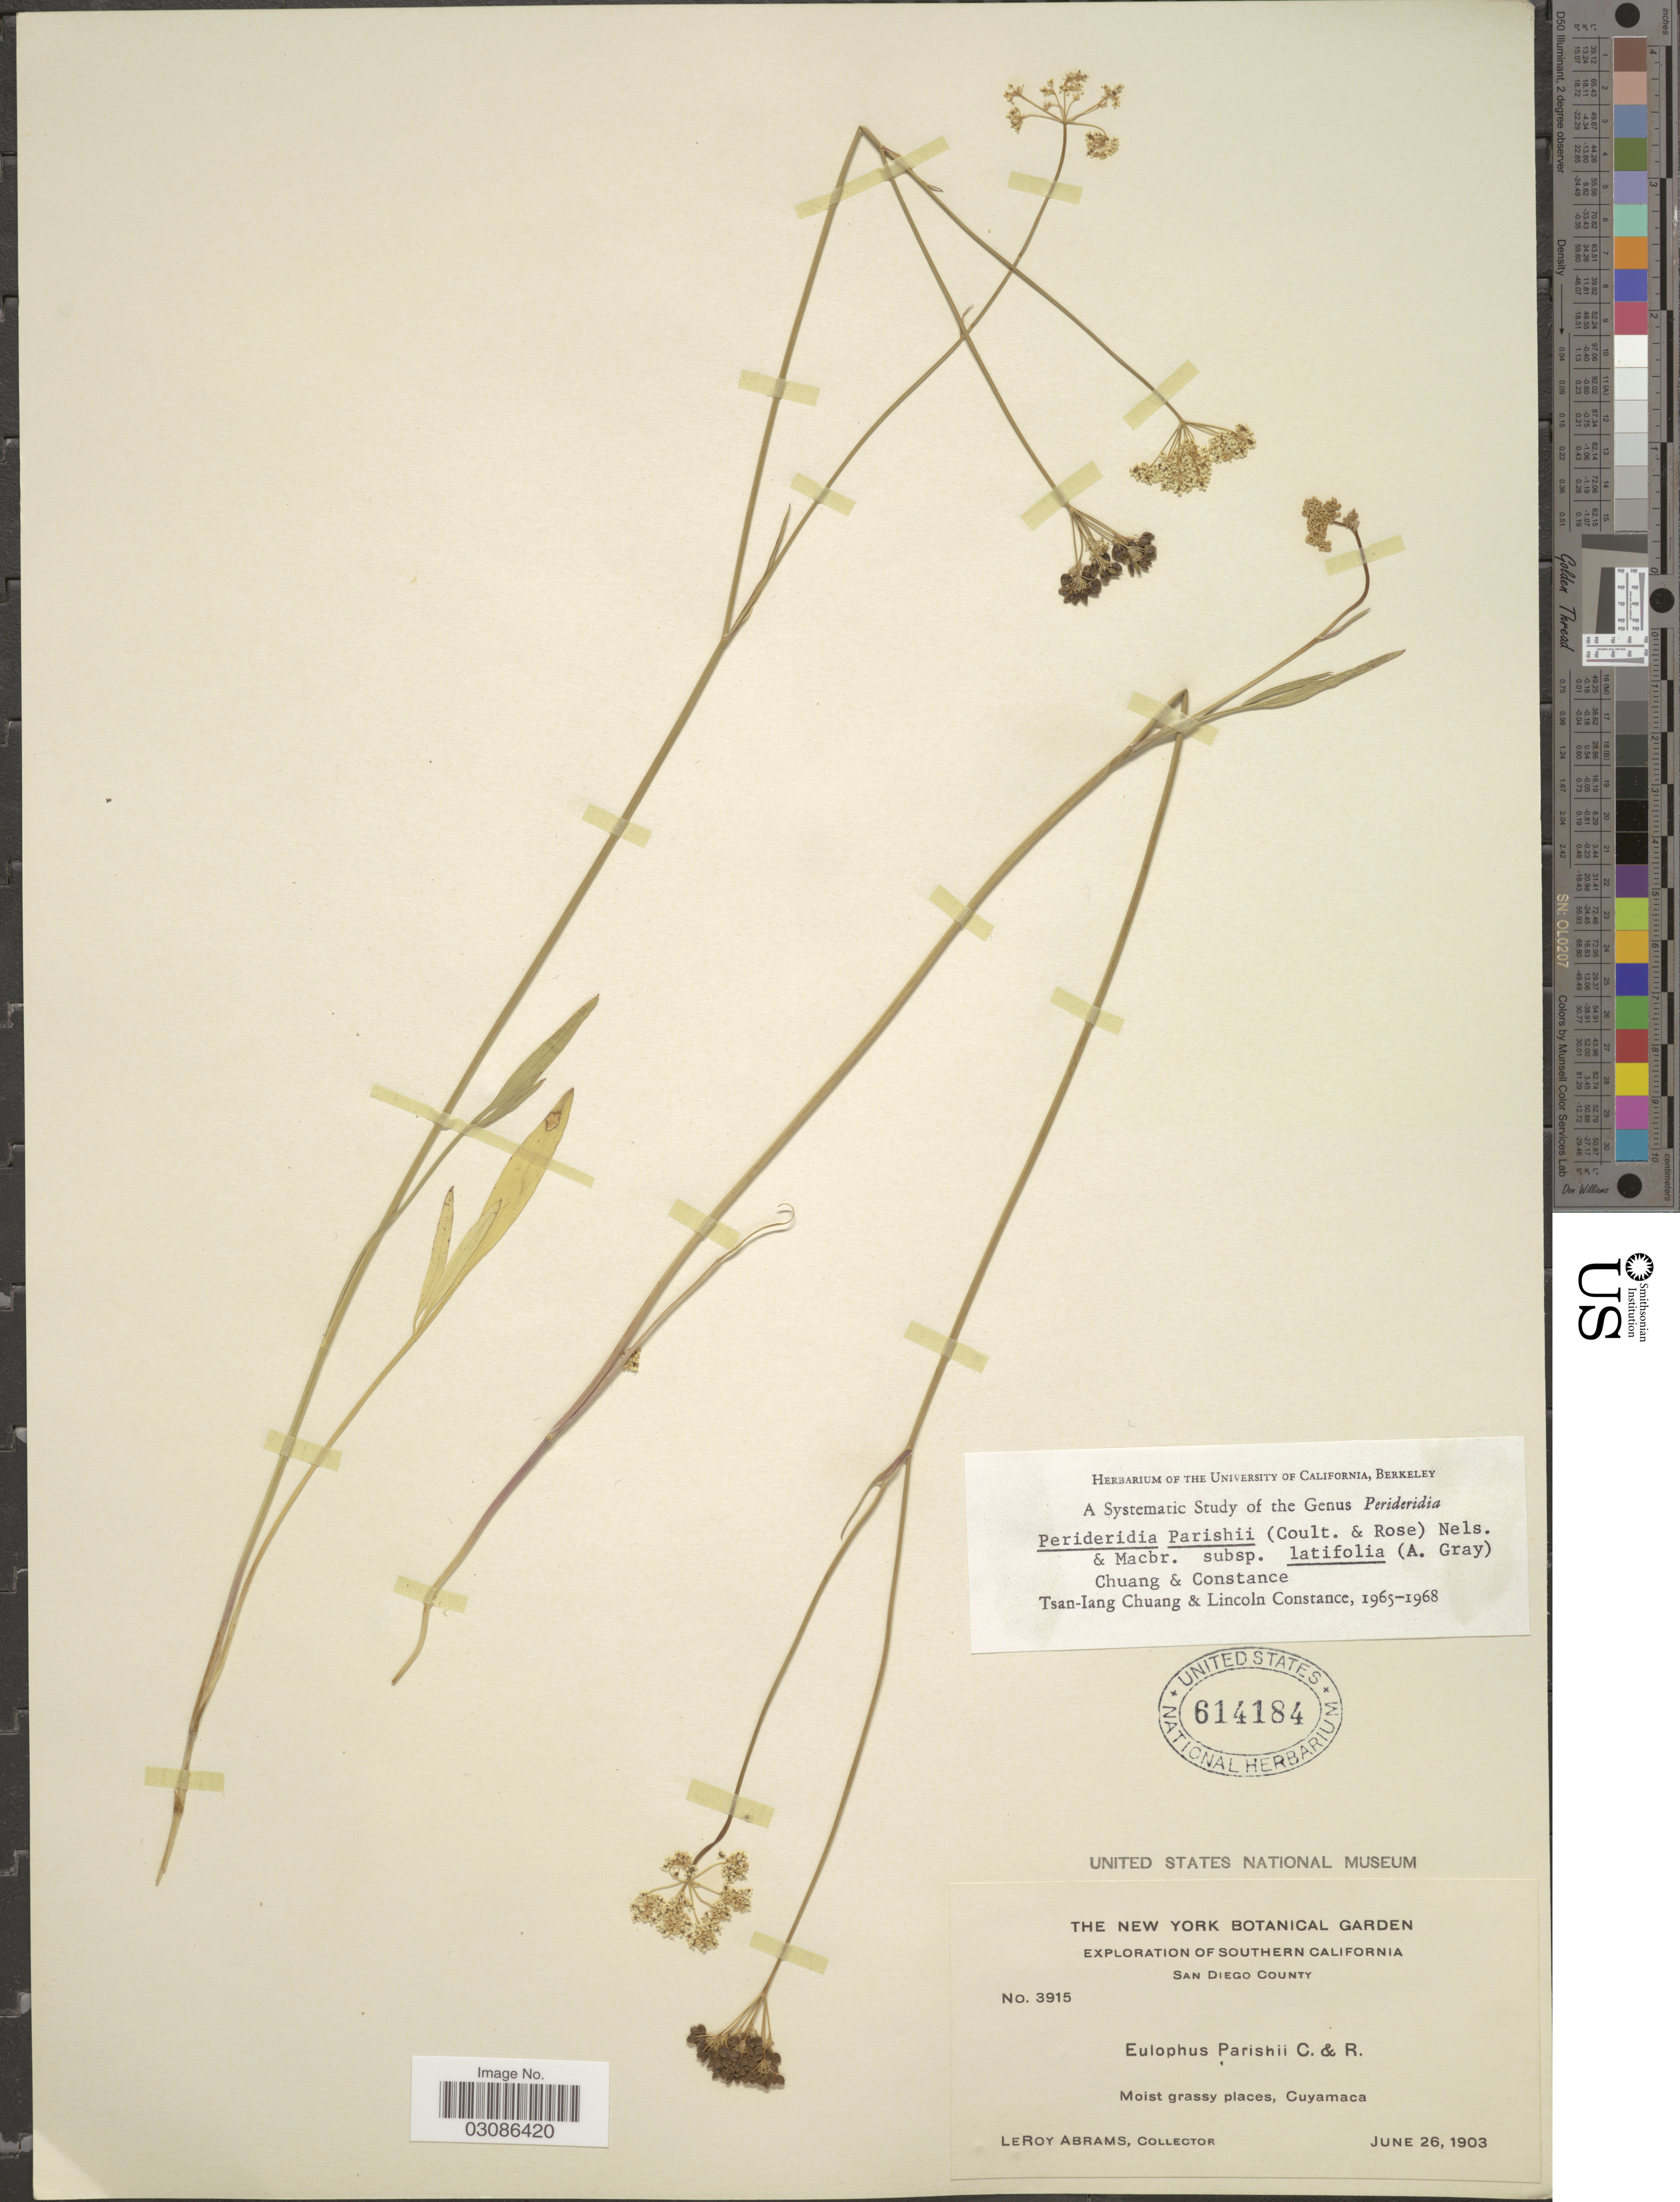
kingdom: Plantae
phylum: Tracheophyta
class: Magnoliopsida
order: Apiales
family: Apiaceae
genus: Perideridia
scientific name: Perideridia parishii subsp. latifolia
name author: A. Gray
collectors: L. Abrams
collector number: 3915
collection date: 1903-06-26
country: United States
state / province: California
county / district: San Diego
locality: Southern California, San Diego County, Moist grassy places, Cuyamaca.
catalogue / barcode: US 614184